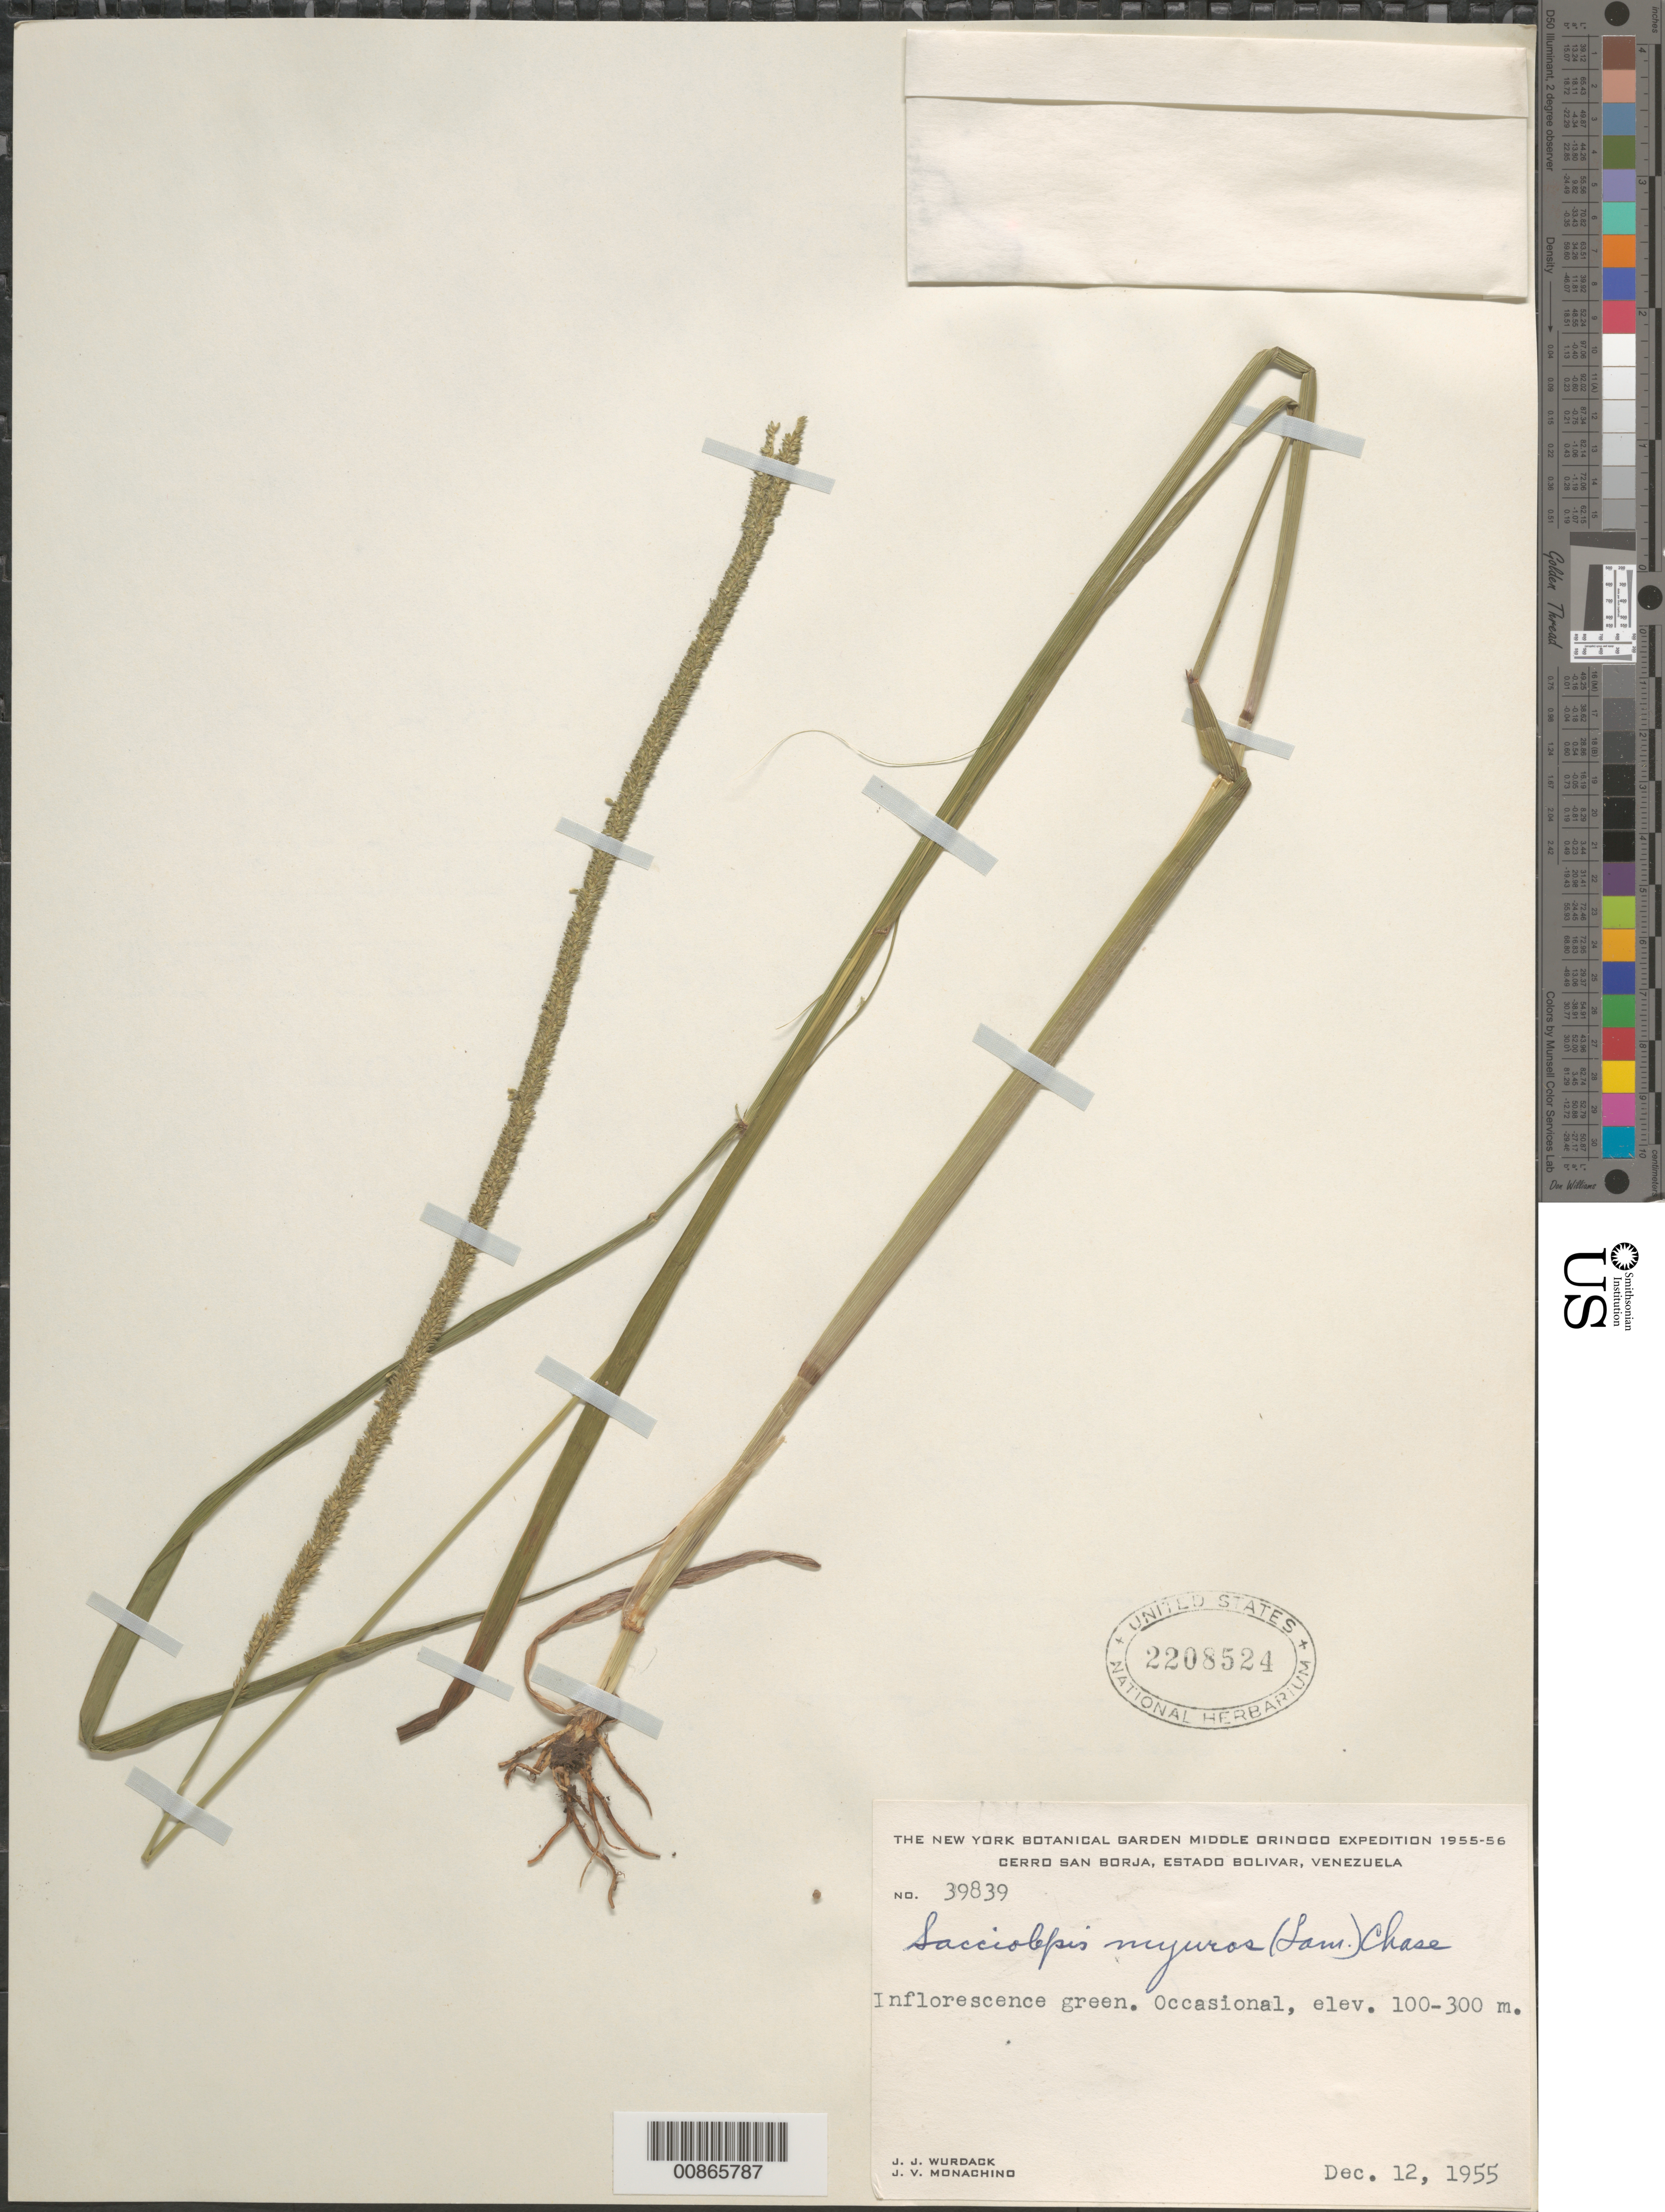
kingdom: Plantae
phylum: Tracheophyta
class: Liliopsida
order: Poales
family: Poaceae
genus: Sacciolepis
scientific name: Sacciolepis myuros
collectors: J. J. Wurdack & J. V. Monachino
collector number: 39839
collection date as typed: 12-Dec-55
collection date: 1955-12-12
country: Venezuela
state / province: Bolívar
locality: Cerro San Borja, Río Orinoco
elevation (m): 100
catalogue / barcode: US 2208524